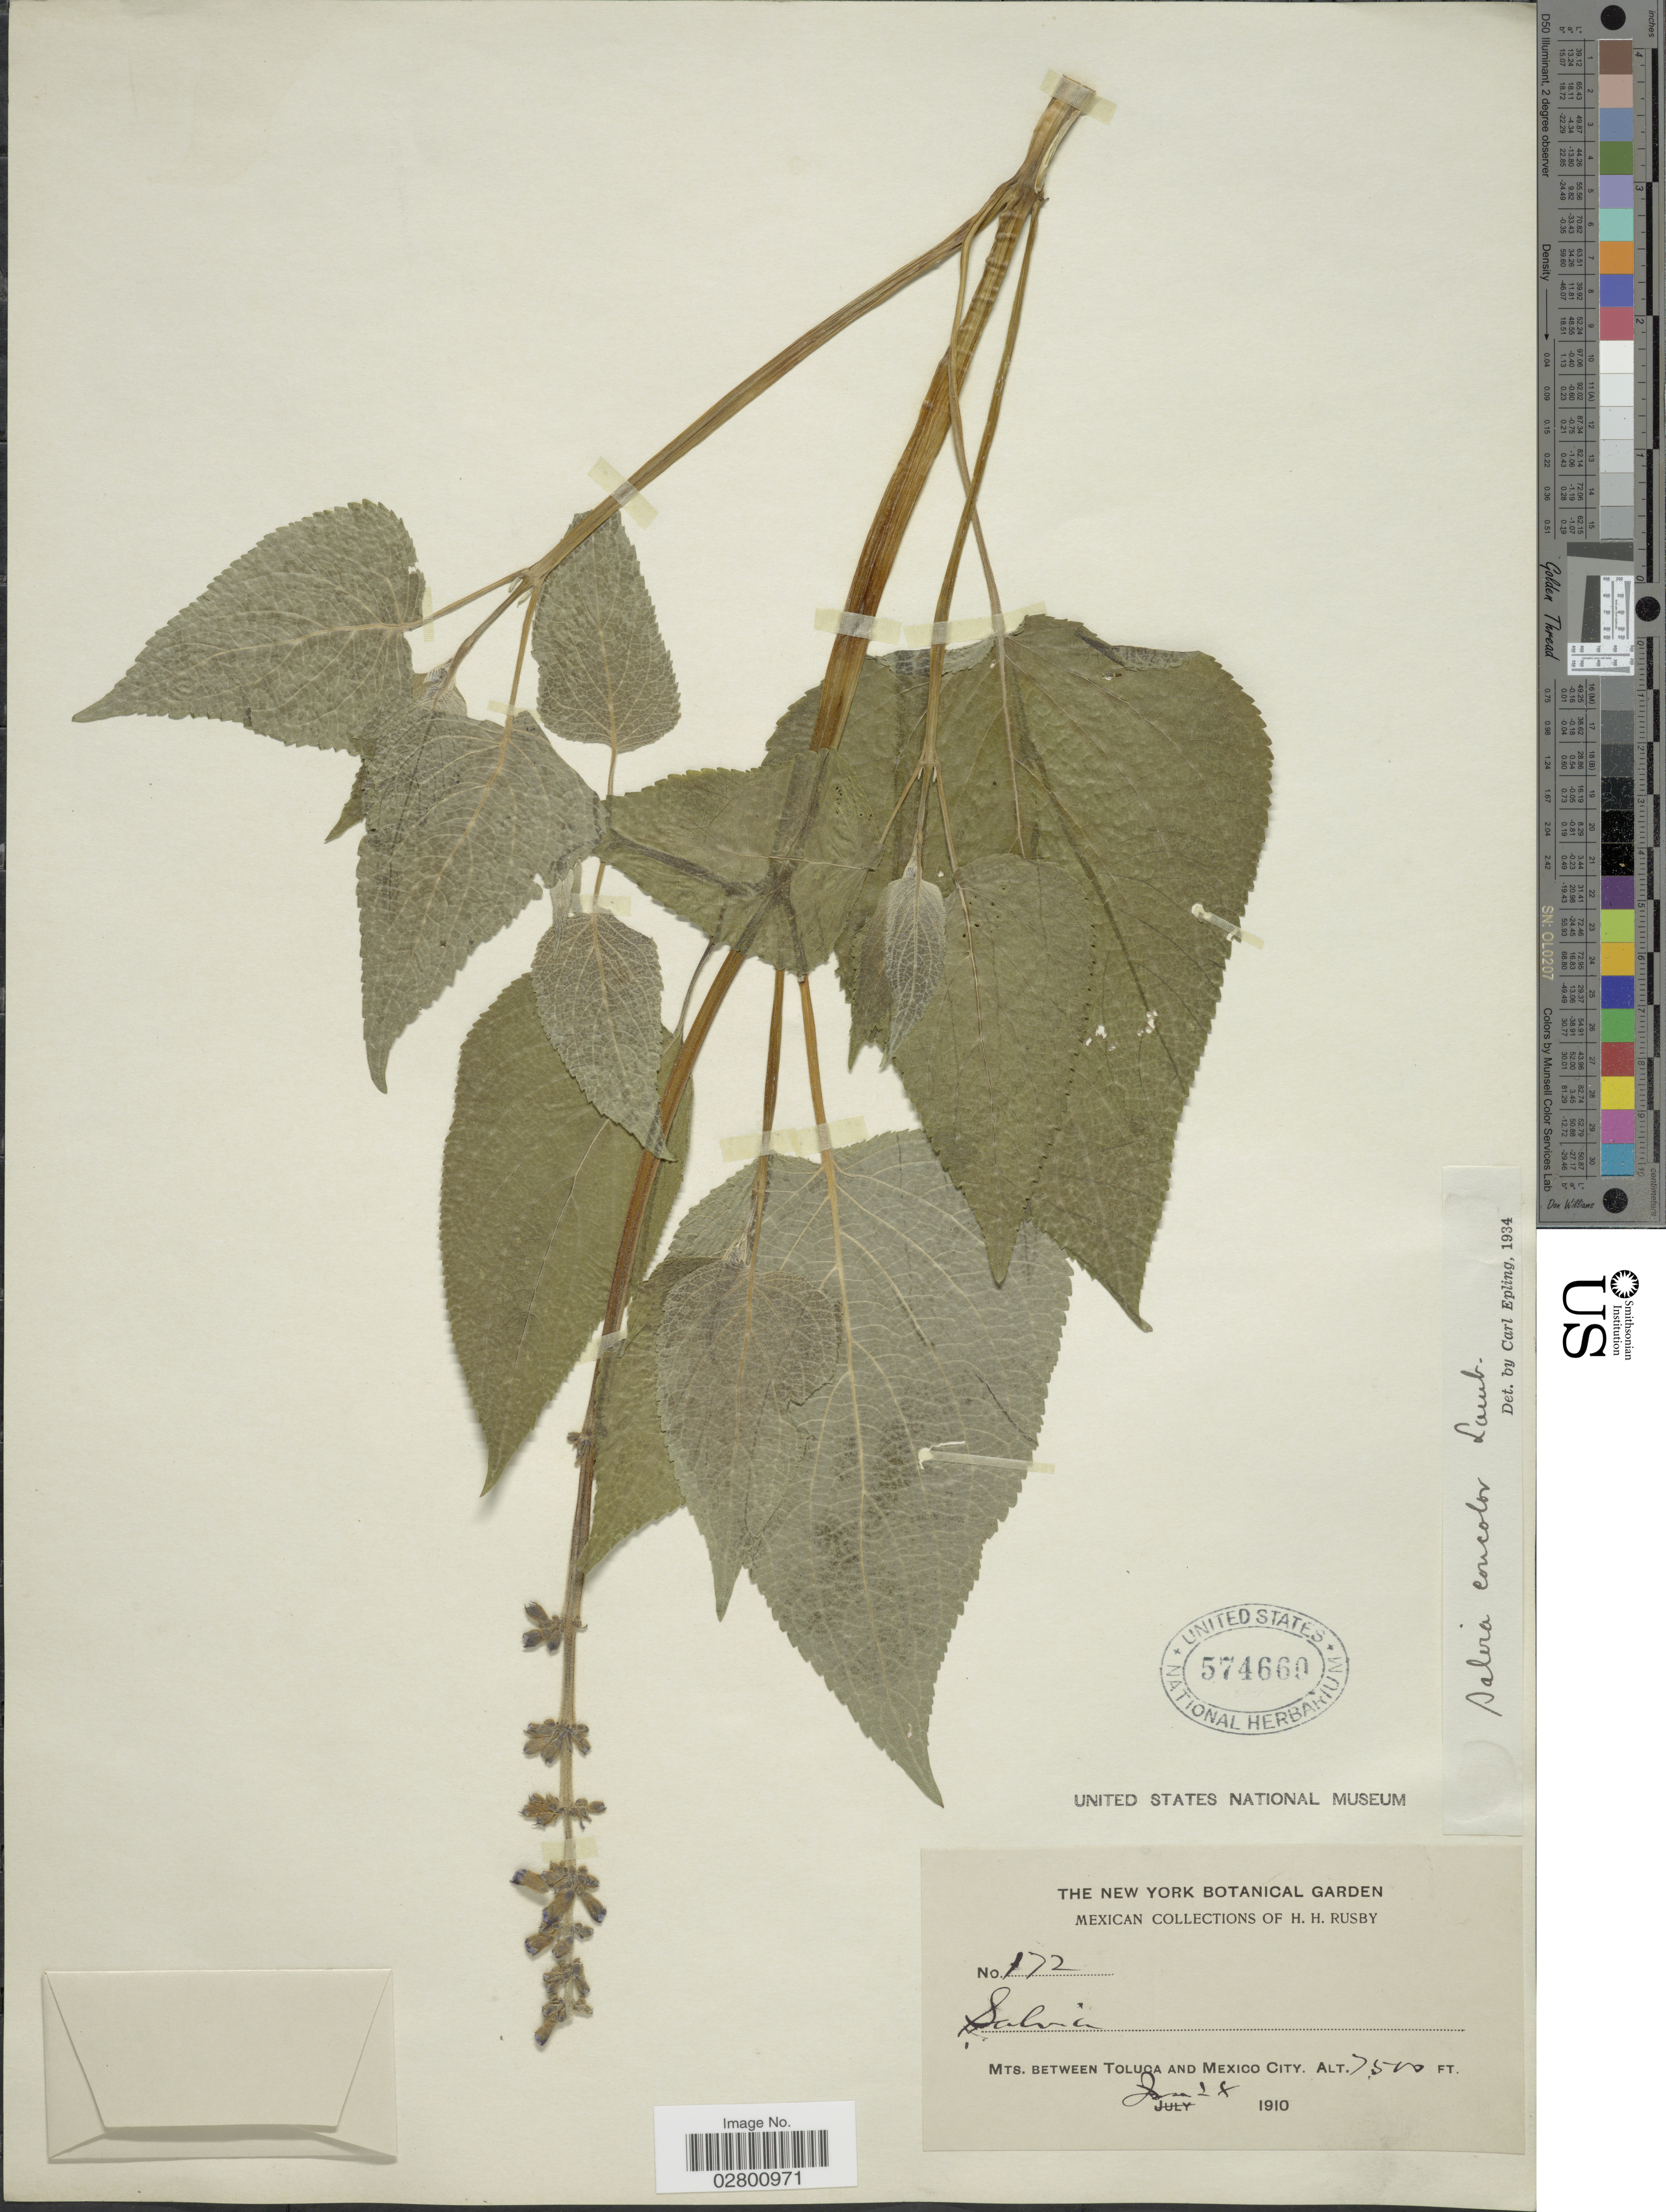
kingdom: Plantae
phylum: Tracheophyta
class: Magnoliopsida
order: Lamiales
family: Lamiaceae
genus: Salvia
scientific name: Salvia concolor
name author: Lamb. ex Benth.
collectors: H. H. Rusby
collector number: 172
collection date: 1910-06-28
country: Mexico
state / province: México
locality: Mts. Between Toluca and Mexico City.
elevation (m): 2286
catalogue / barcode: US 574660